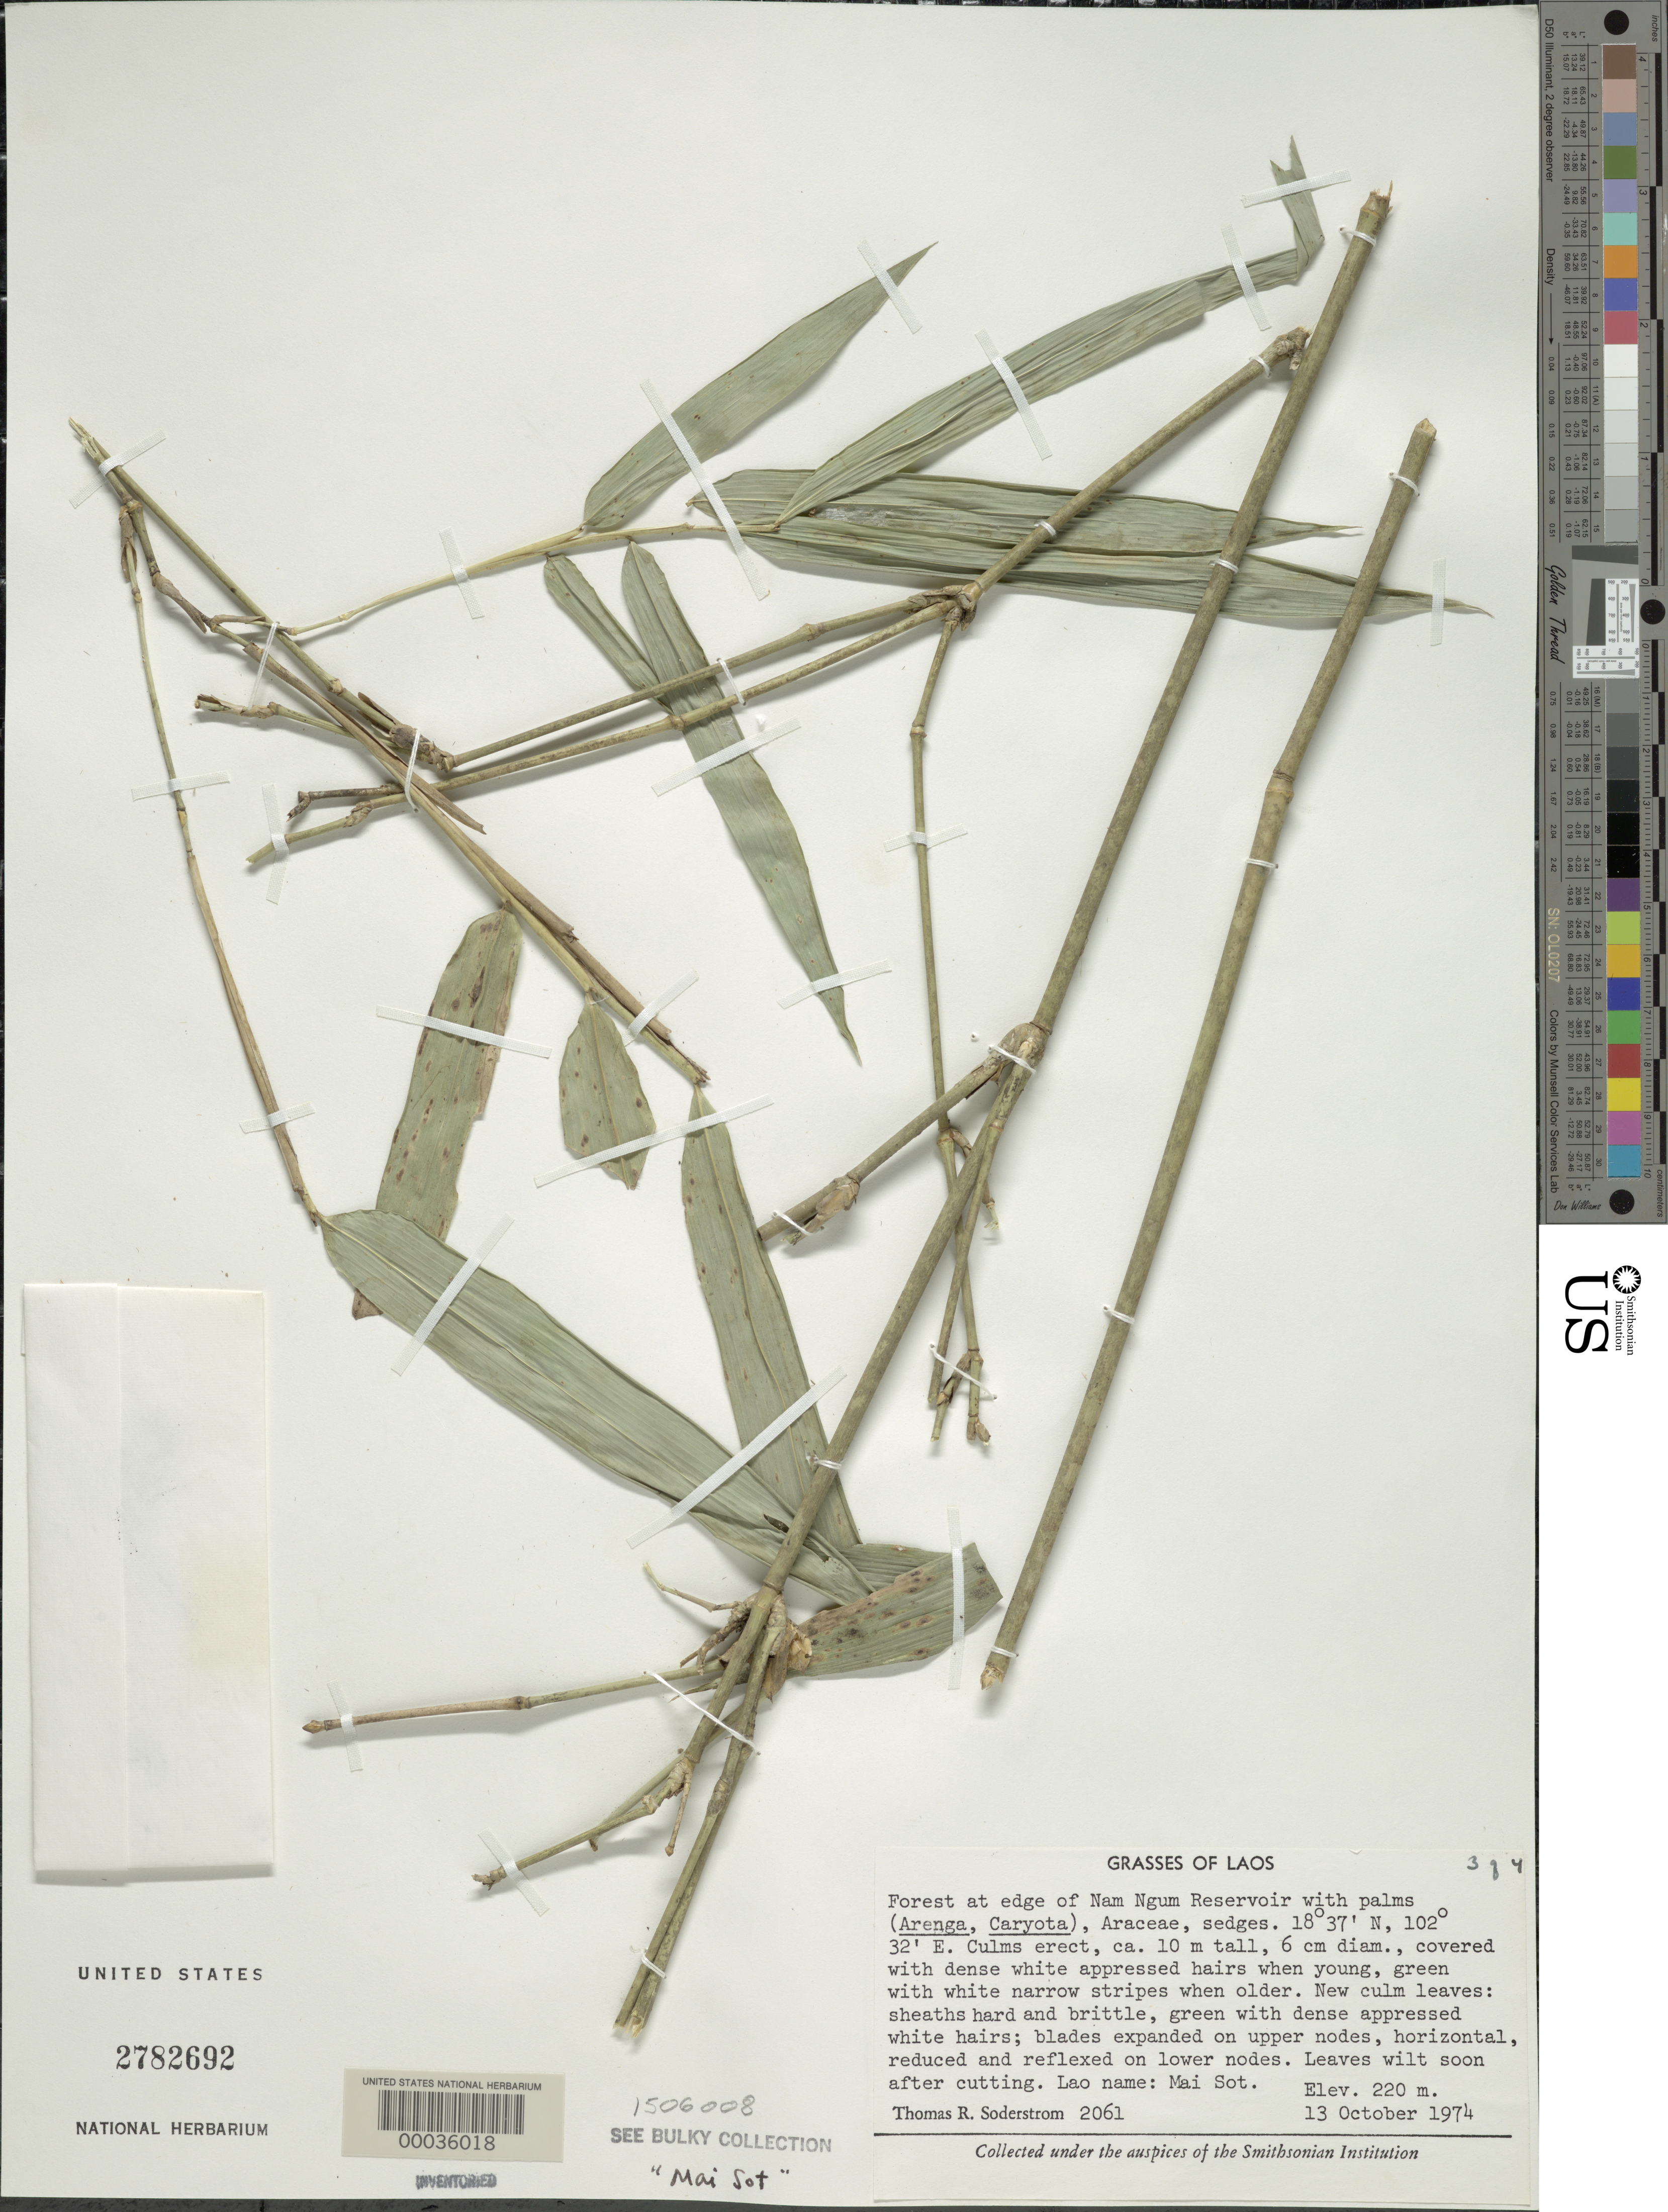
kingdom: Plantae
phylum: Tracheophyta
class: Liliopsida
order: Poales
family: Poaceae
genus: Dendrocalamus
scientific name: Dendrocalamus sp.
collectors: T. R. Soderstrom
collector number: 2061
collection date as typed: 13 Oct 1974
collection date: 1974-10-13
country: Laos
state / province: Viangchan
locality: Nam Ngum Reservoir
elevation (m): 220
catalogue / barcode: US 2782692